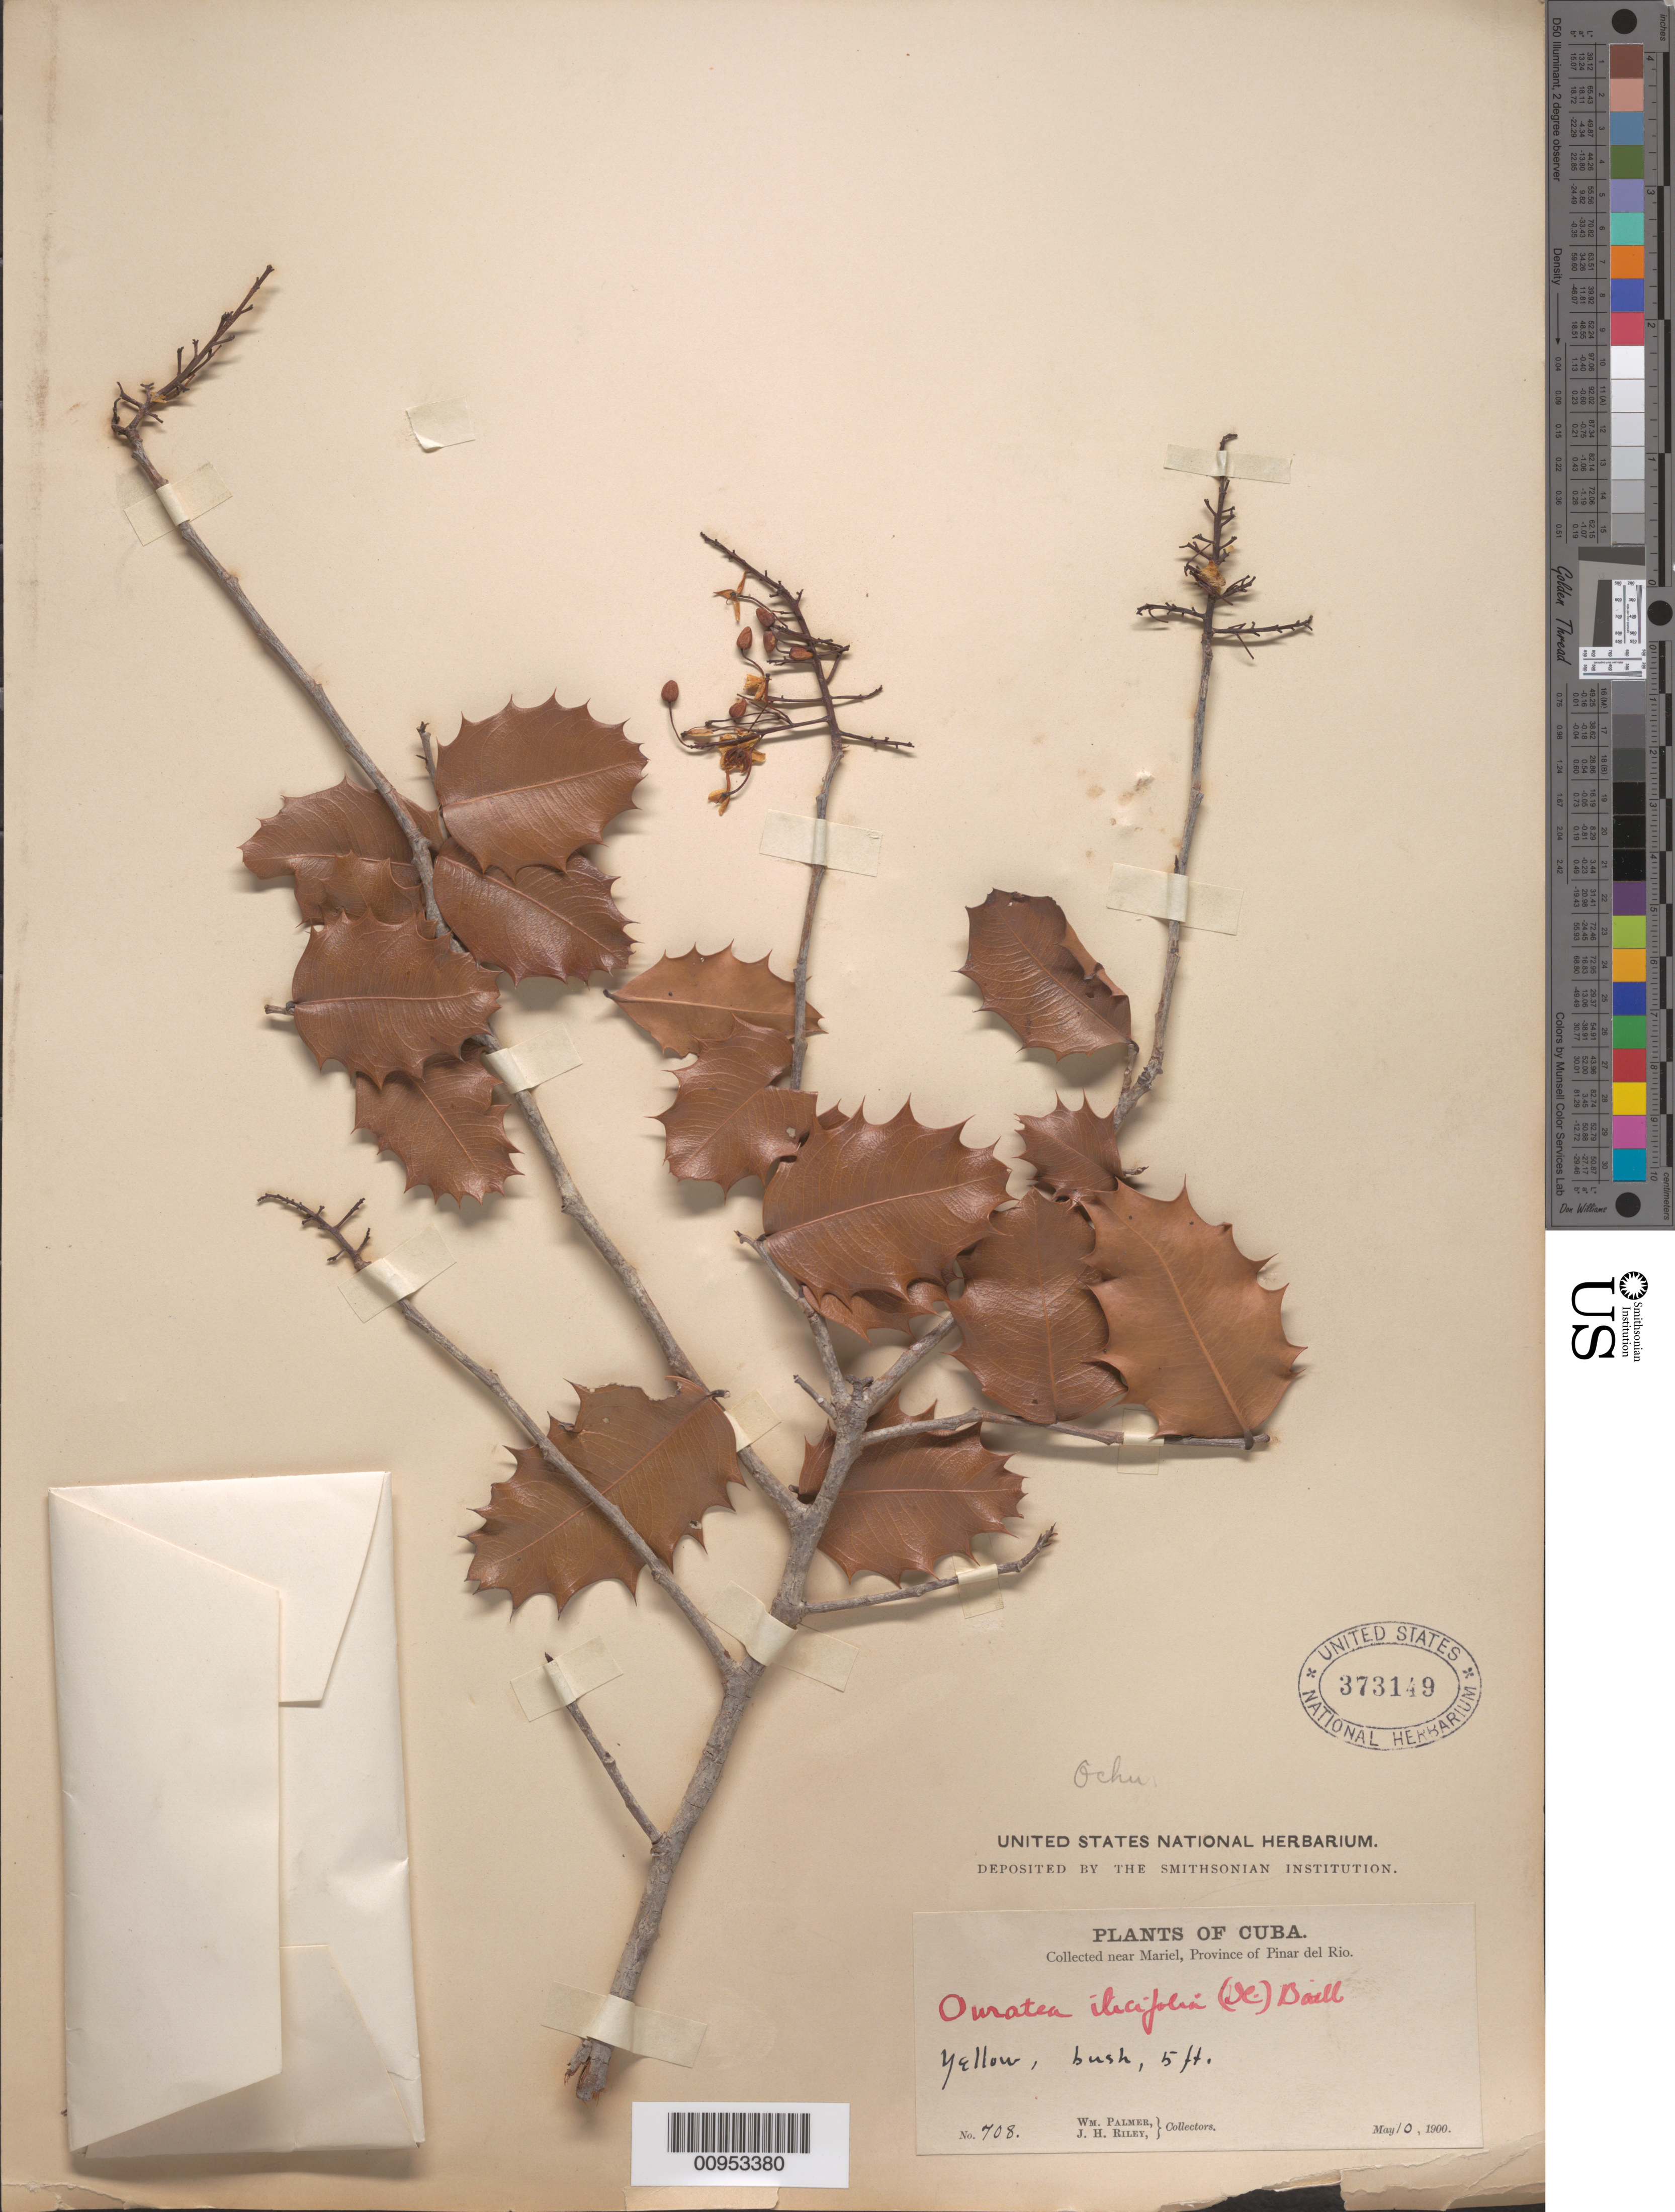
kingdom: Plantae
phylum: Tracheophyta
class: Magnoliopsida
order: Malpighiales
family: Ochnaceae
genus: Ouratea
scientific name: Ouratea ilicifolia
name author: (DC.) Baill.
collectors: W. Palmer & J. H. Riley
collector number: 708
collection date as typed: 10 May 1900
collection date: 1900-05-10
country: Cuba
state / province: Pinar del Rio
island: Cuba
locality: Near Mariel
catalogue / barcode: US 373149